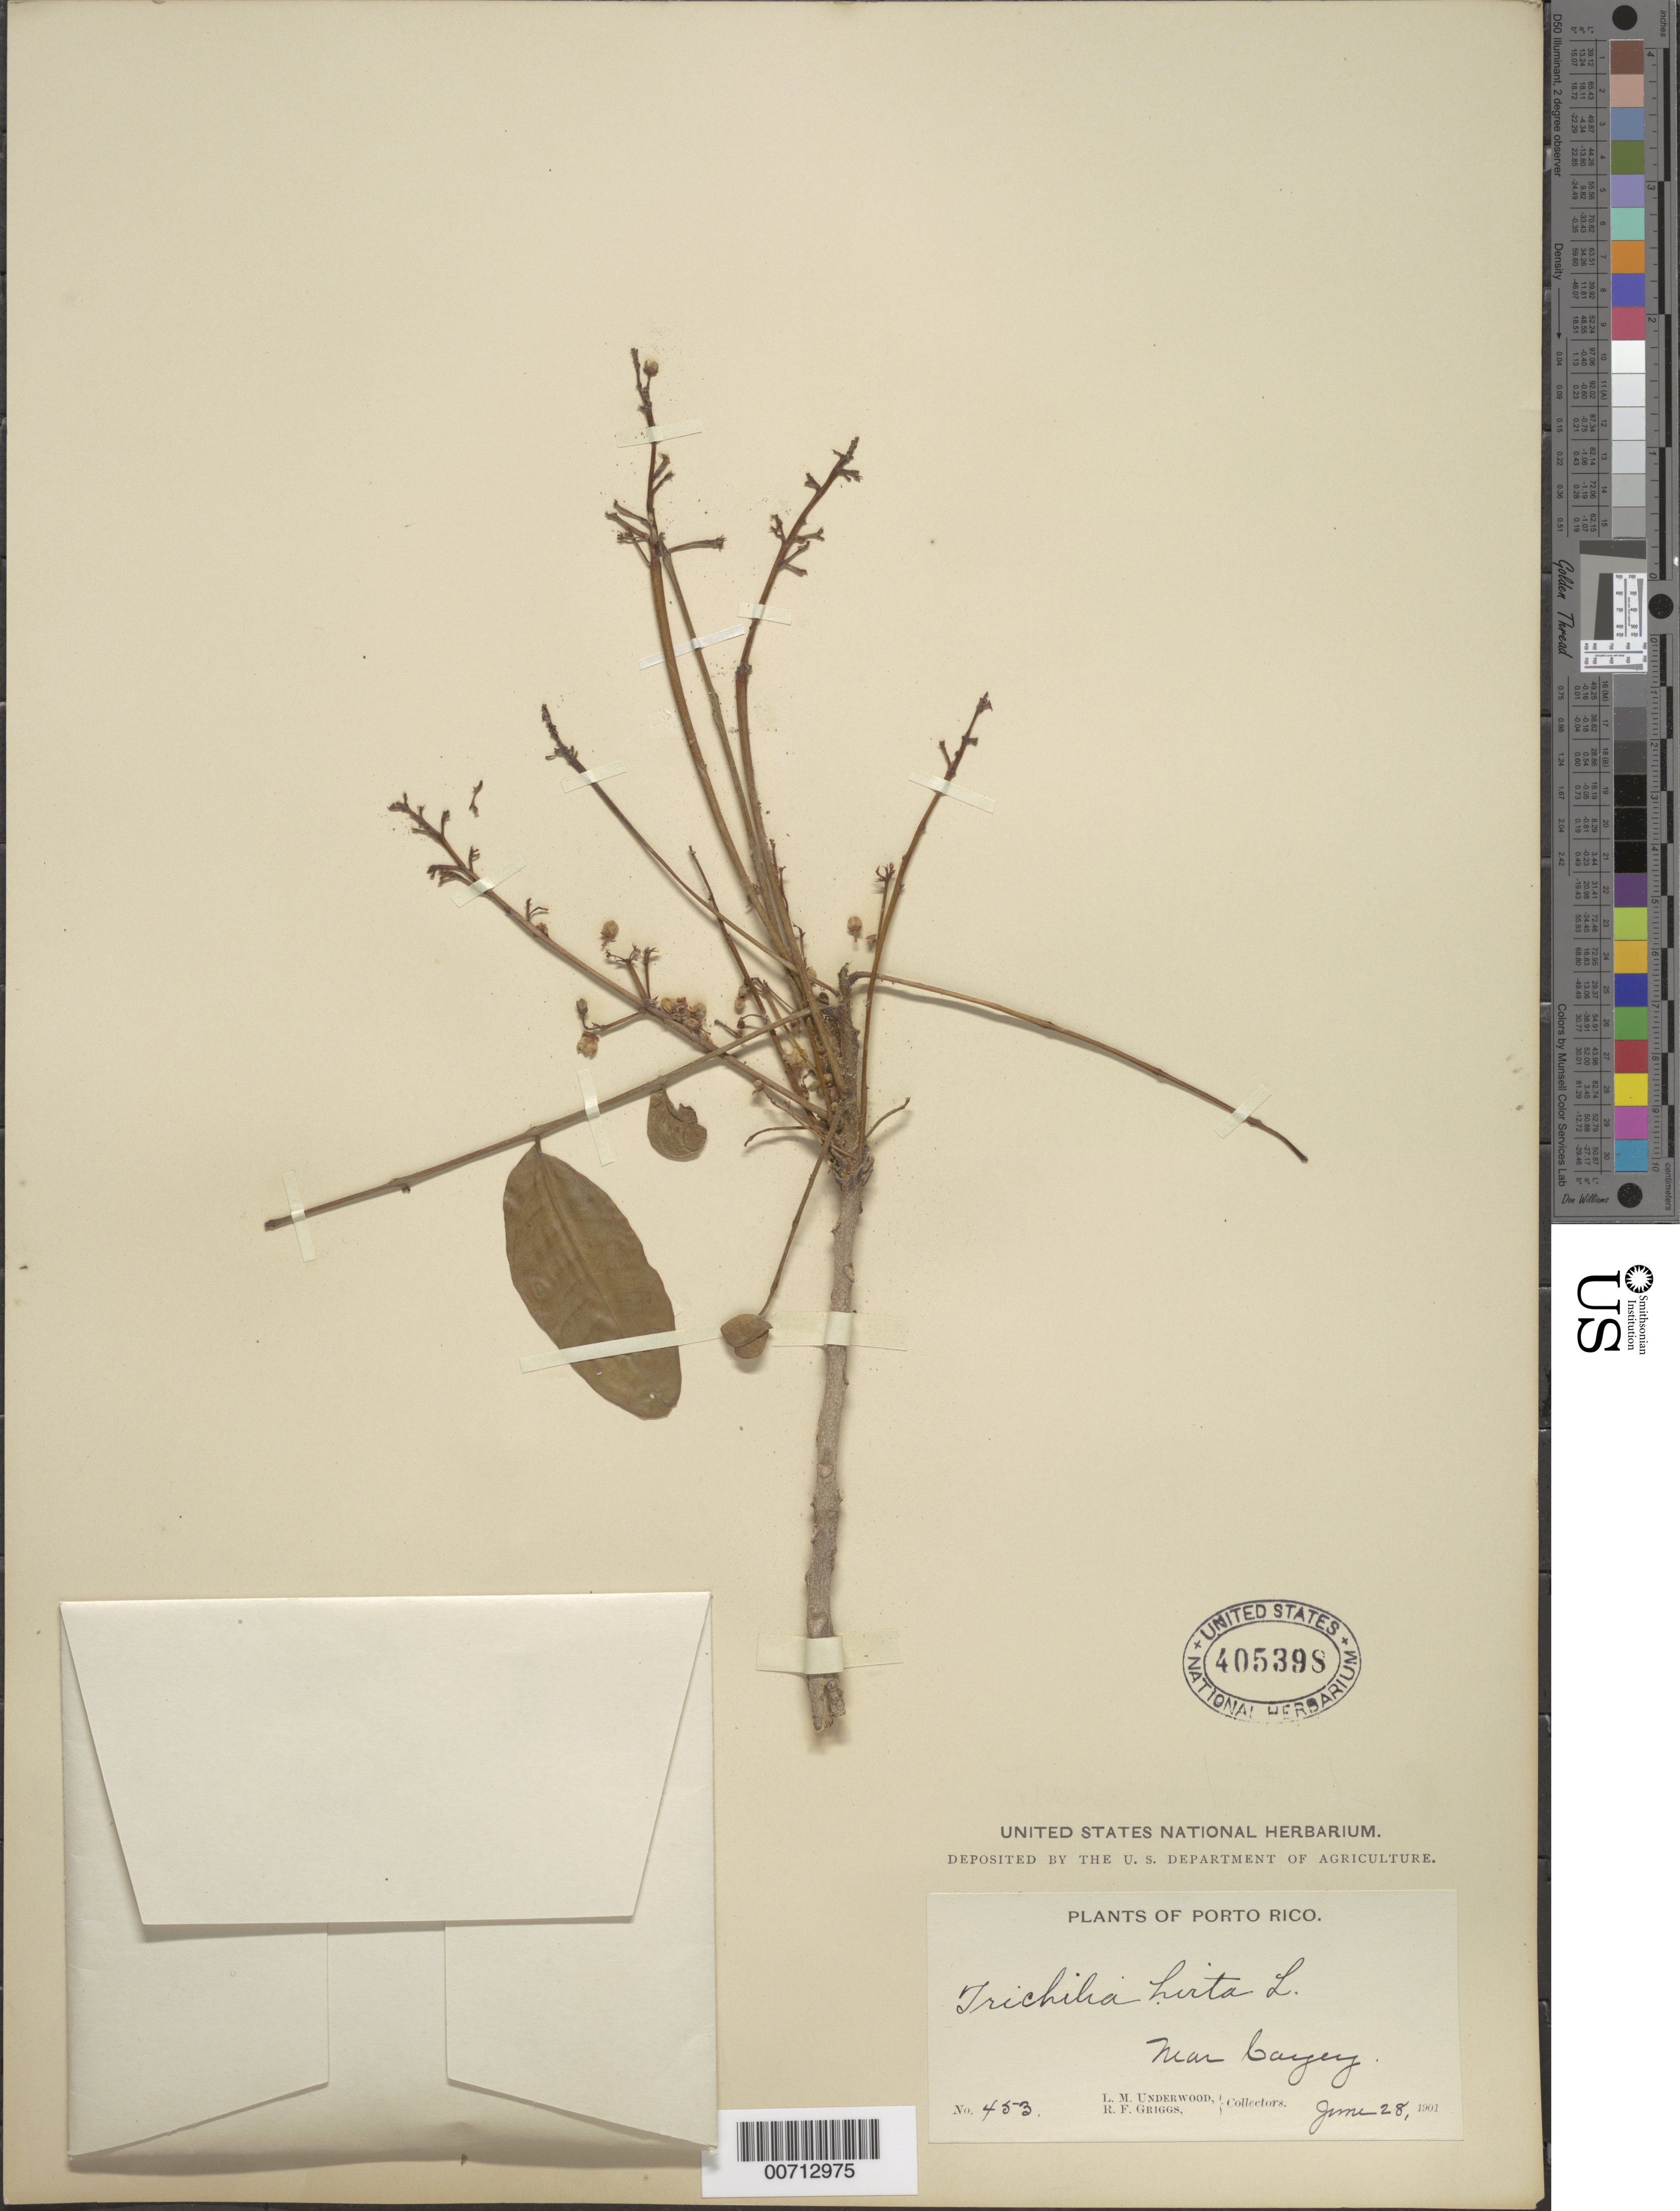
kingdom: Plantae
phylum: Tracheophyta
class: Magnoliopsida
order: Sapindales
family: Meliaceae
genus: Trichilia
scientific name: Trichilia hirta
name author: L.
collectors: L. M. Underwood & R. F. Griggs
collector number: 453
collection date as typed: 28 Jun 1901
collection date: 1901-06-28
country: Puerto Rico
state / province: Cayey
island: Greater Antilles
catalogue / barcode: US 405398